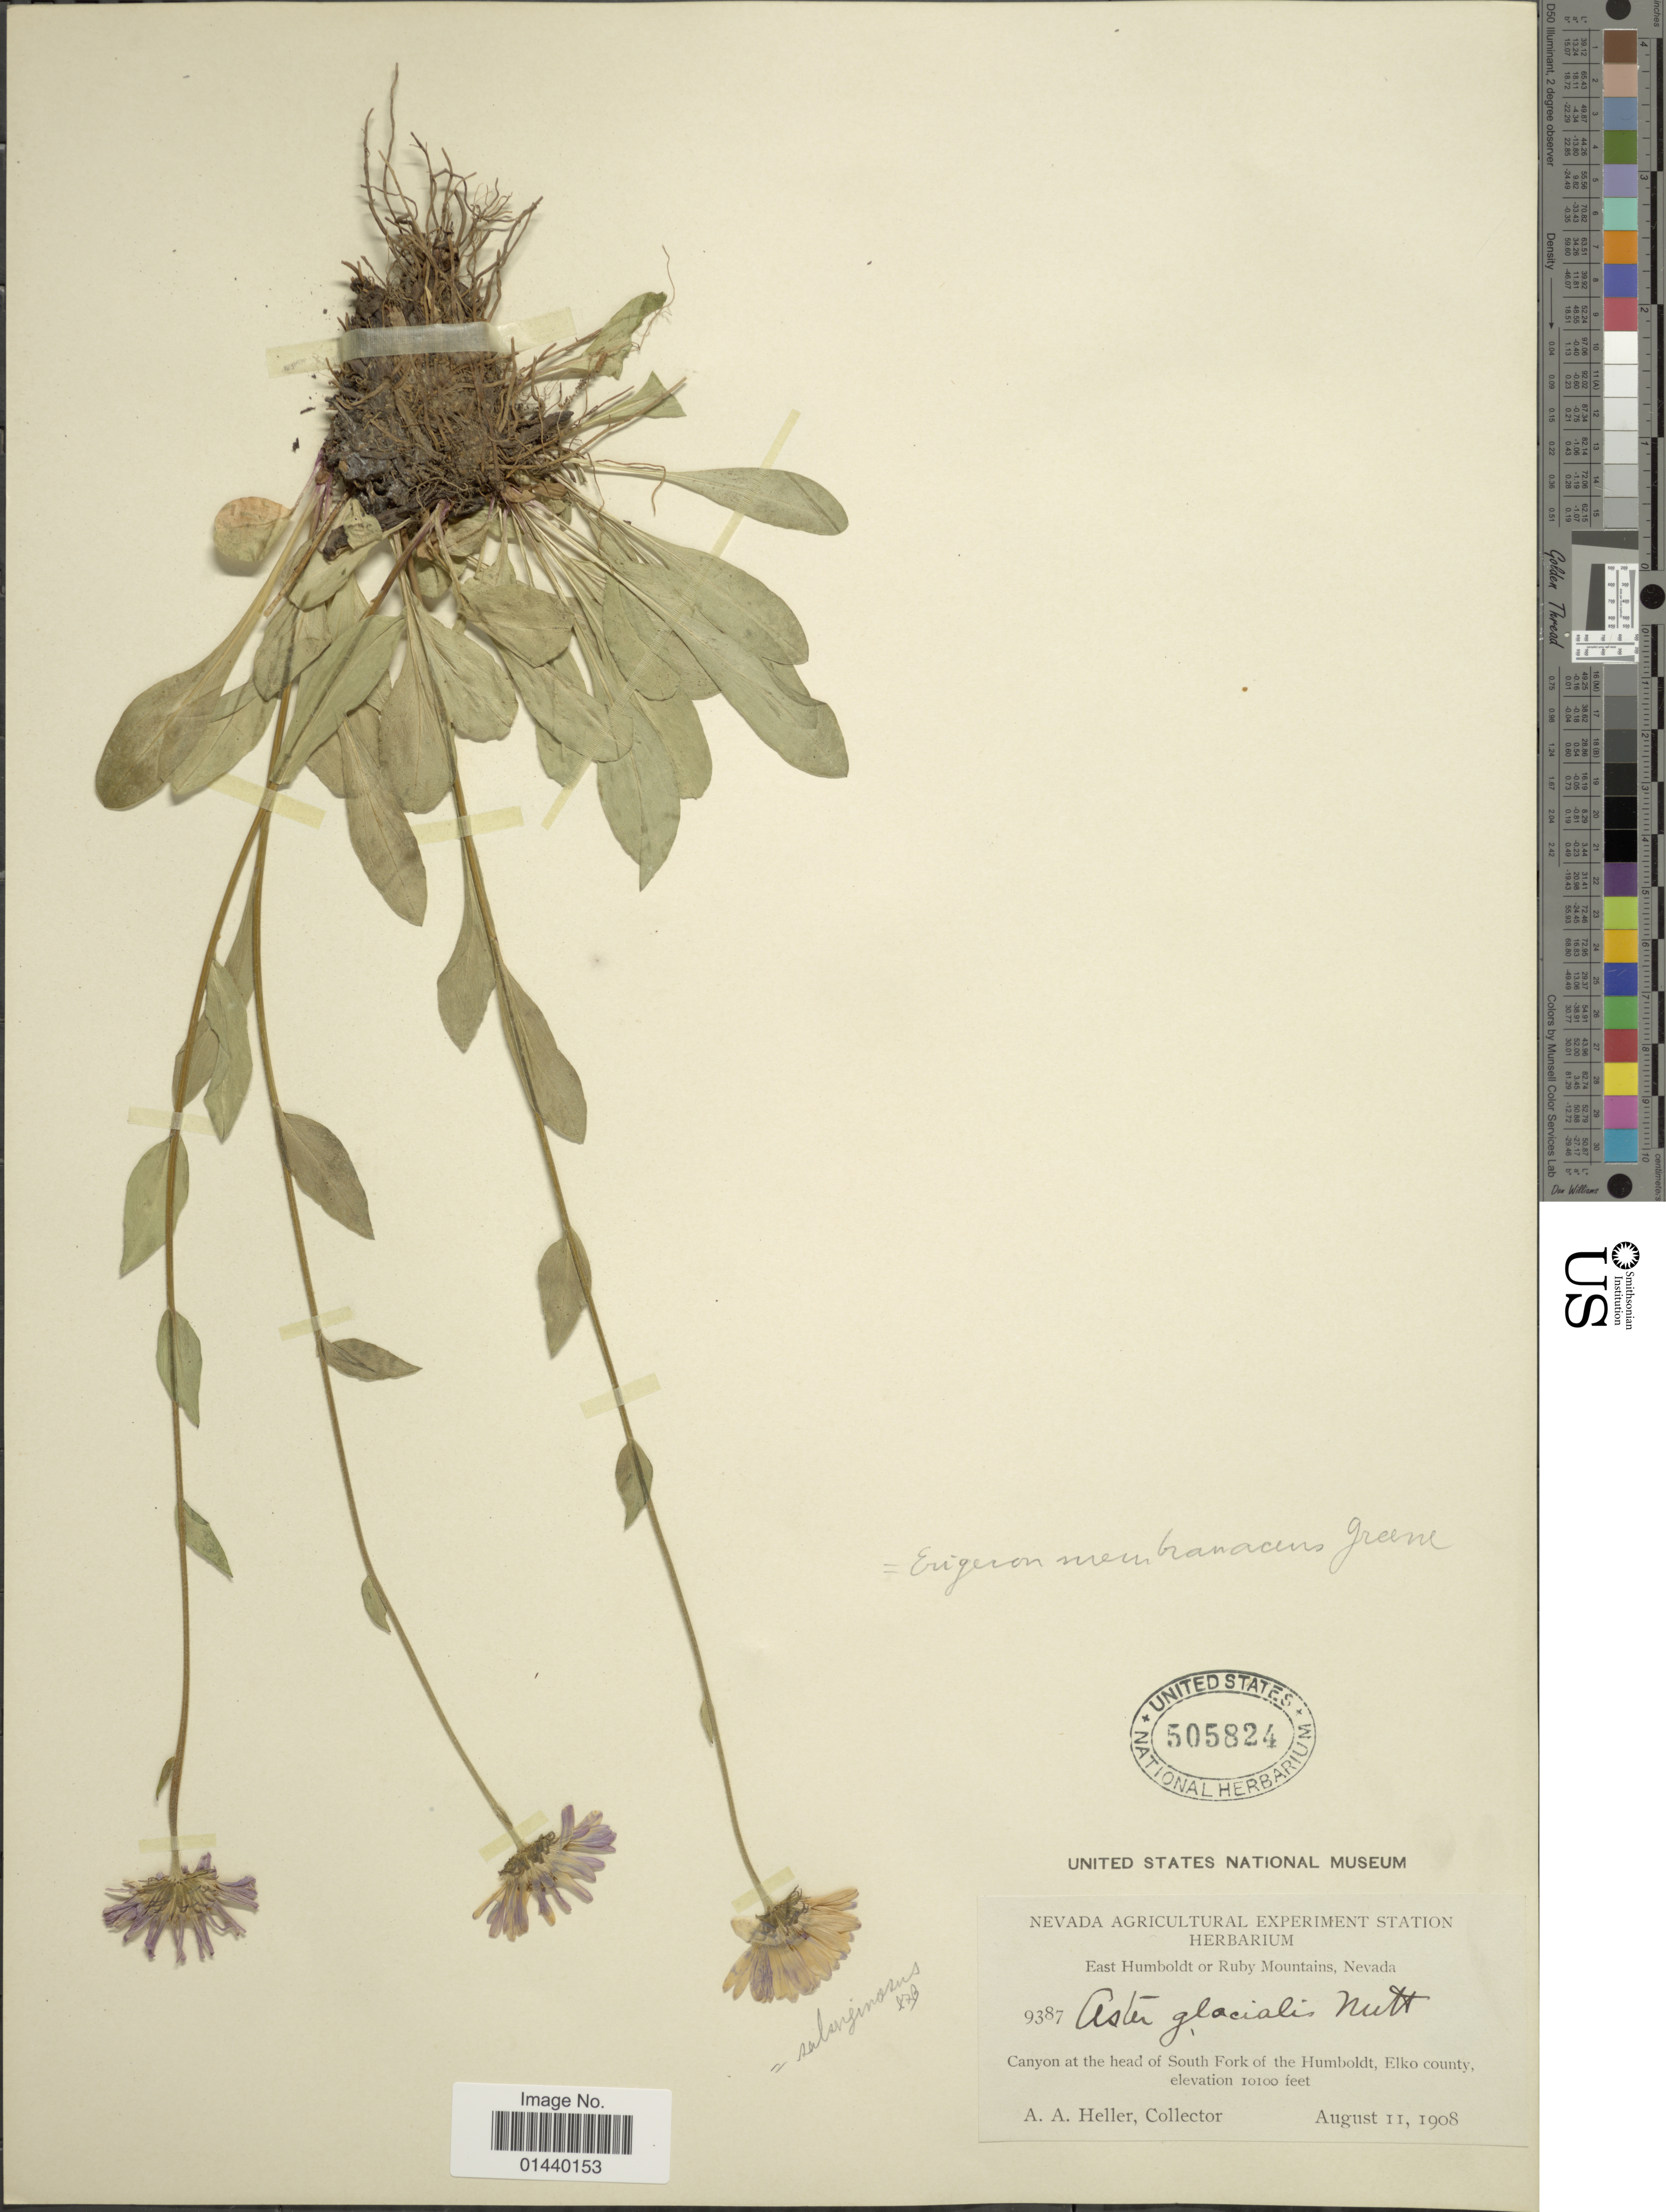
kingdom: Plantae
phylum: Tracheophyta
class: Magnoliopsida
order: Asterales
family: Asteraceae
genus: Erigeron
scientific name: Erigeron salsuginosus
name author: (Richardson ex R. Br.) A. Gray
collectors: A. A. Heller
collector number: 9387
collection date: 1908-08-11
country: United States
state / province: Nevada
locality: Canyon at the head of South Fork of the Humboldt, Elko county.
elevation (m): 3078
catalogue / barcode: US 505824